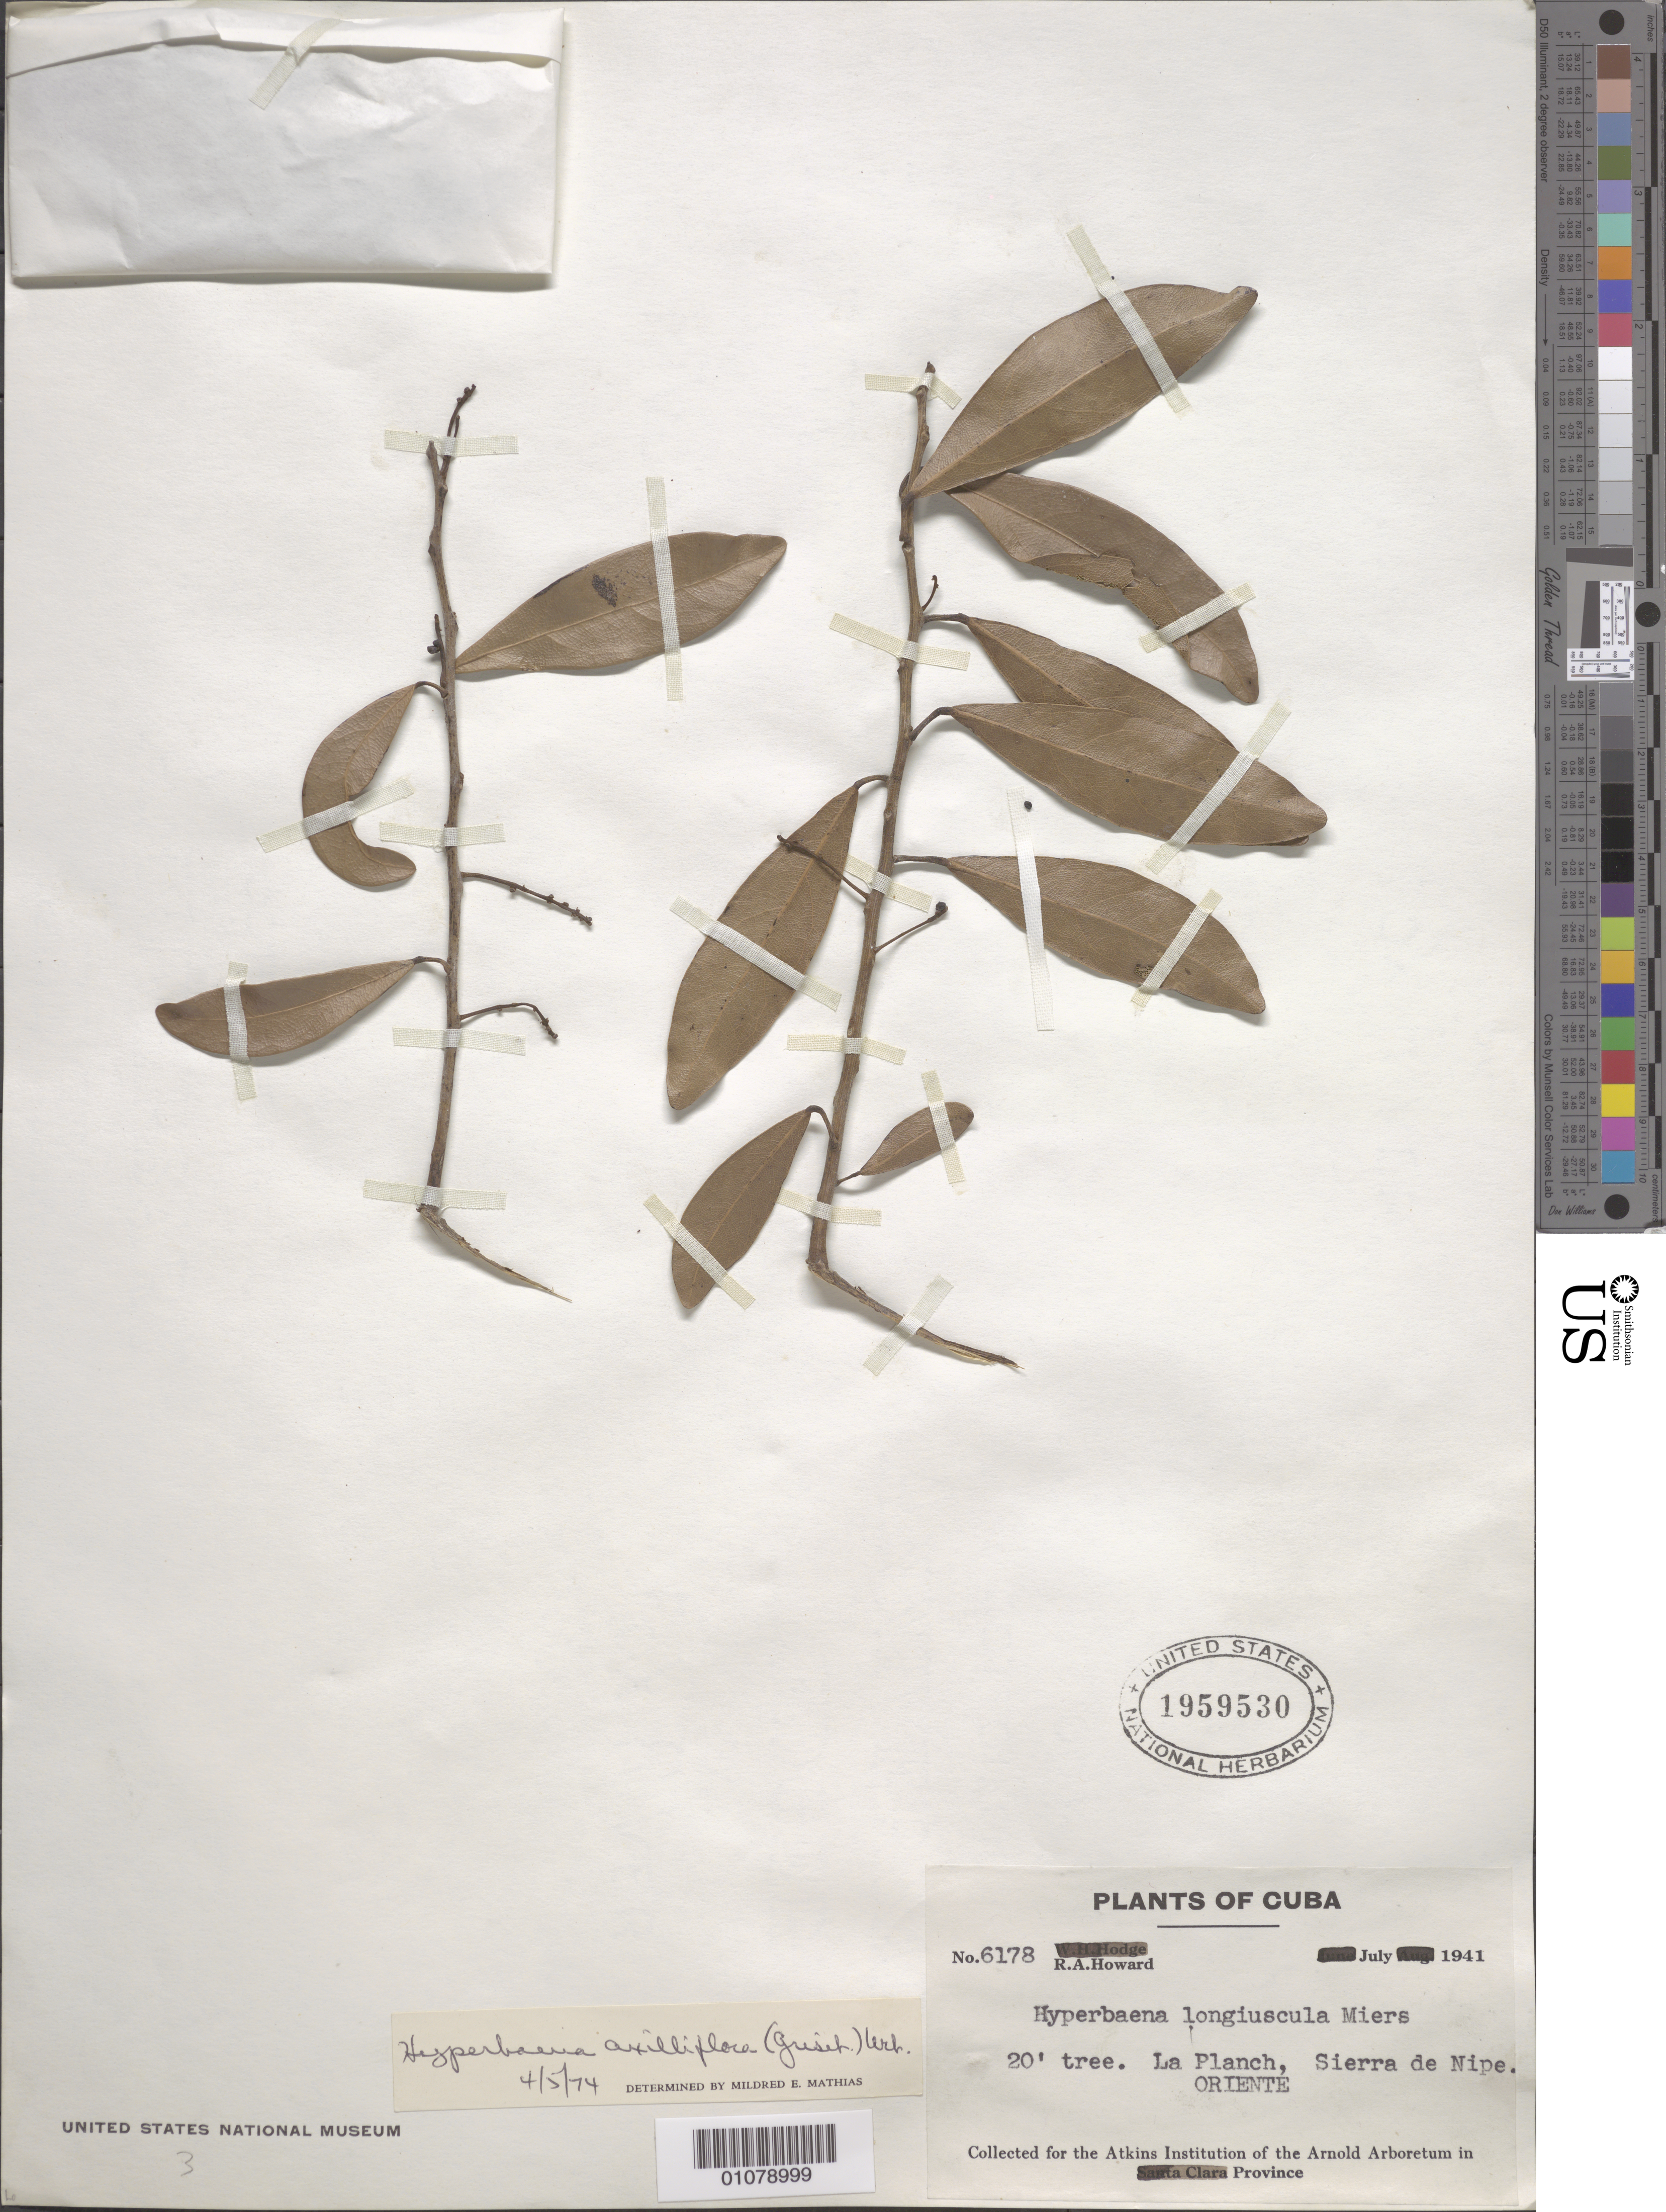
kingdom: Plantae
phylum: Tracheophyta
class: Magnoliopsida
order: Ranunculales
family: Menispermaceae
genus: Hyperbaena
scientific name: Hyperbaena axilliflora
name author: (Griseb.) Urb.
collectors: R. A. Howard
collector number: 6178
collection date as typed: Jul 1941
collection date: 1941-07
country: Cuba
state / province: Holguín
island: Cuba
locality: La Planch, Sierra de Nipe Oriente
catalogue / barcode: US 1959530